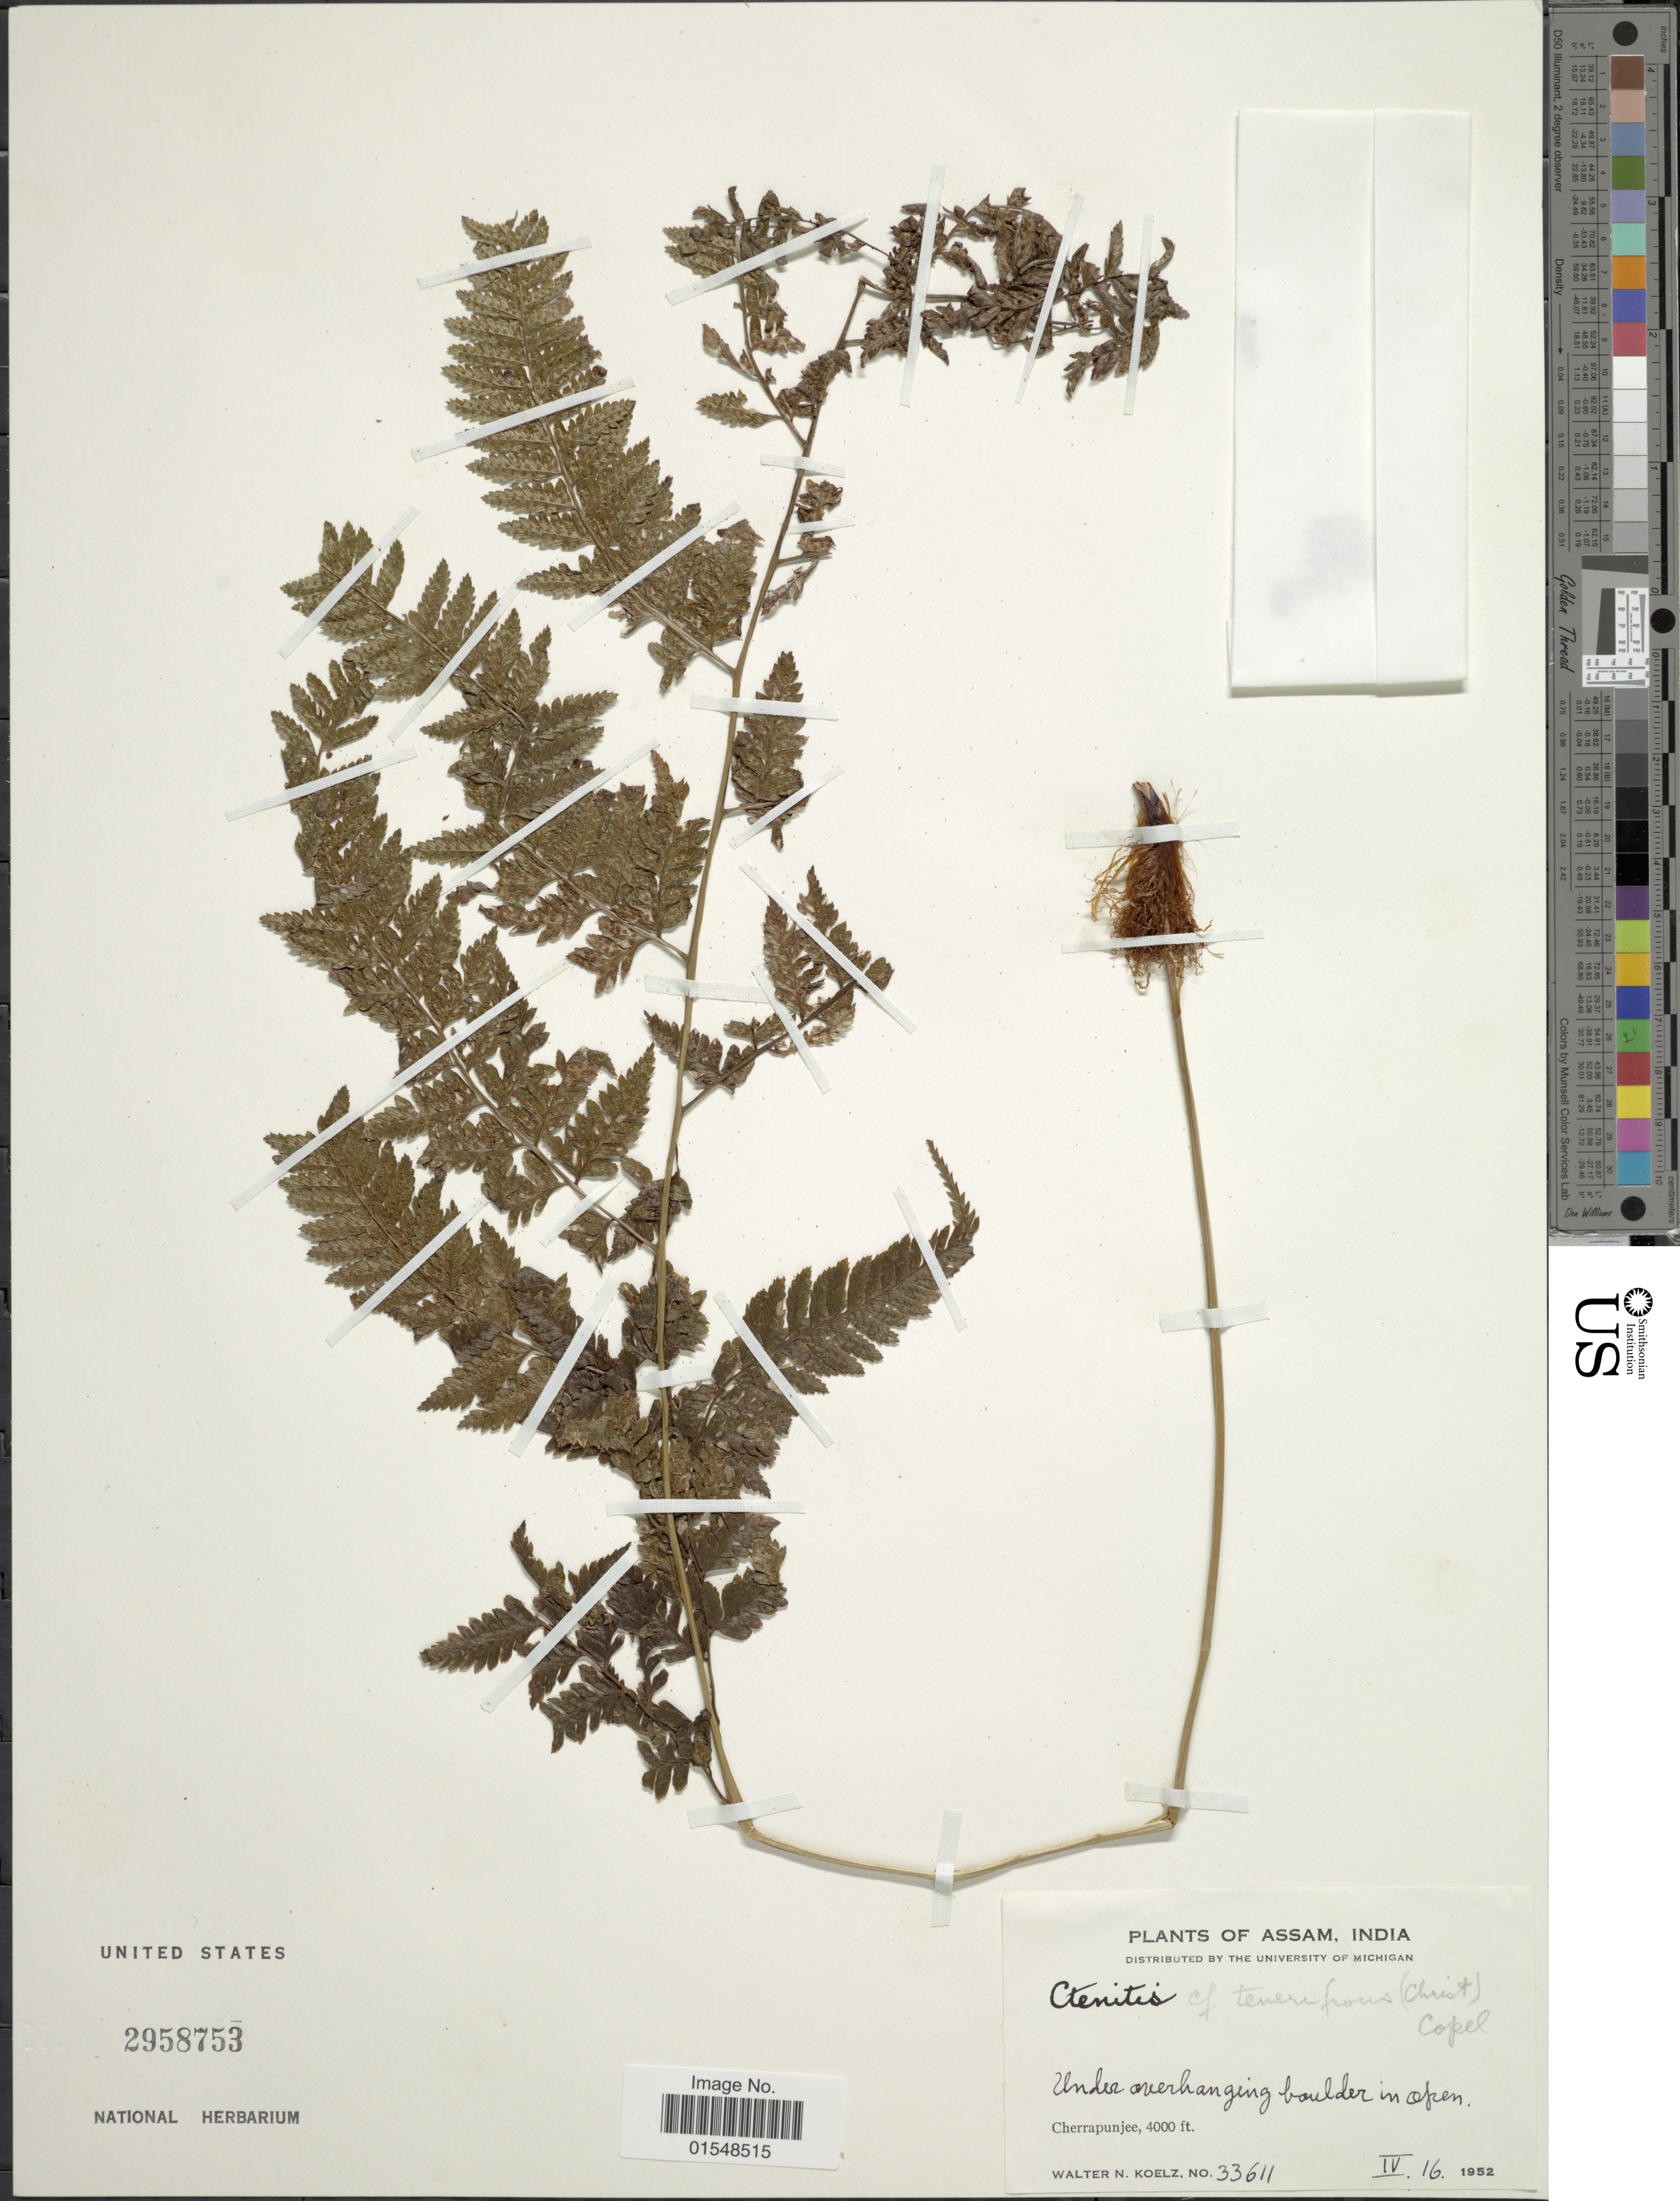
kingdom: Plantae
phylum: Tracheophyta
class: Polypodiopsida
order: Polypodiales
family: Dryopteridaceae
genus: Ctenitis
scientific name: Ctenitis tenerifrons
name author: (Christ) Copel.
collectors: W. N. Koelz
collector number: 33611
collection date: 1952-05-16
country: India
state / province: Assam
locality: Cherrapunjee, under overhanging boulder in open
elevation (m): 1219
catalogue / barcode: US 2958753